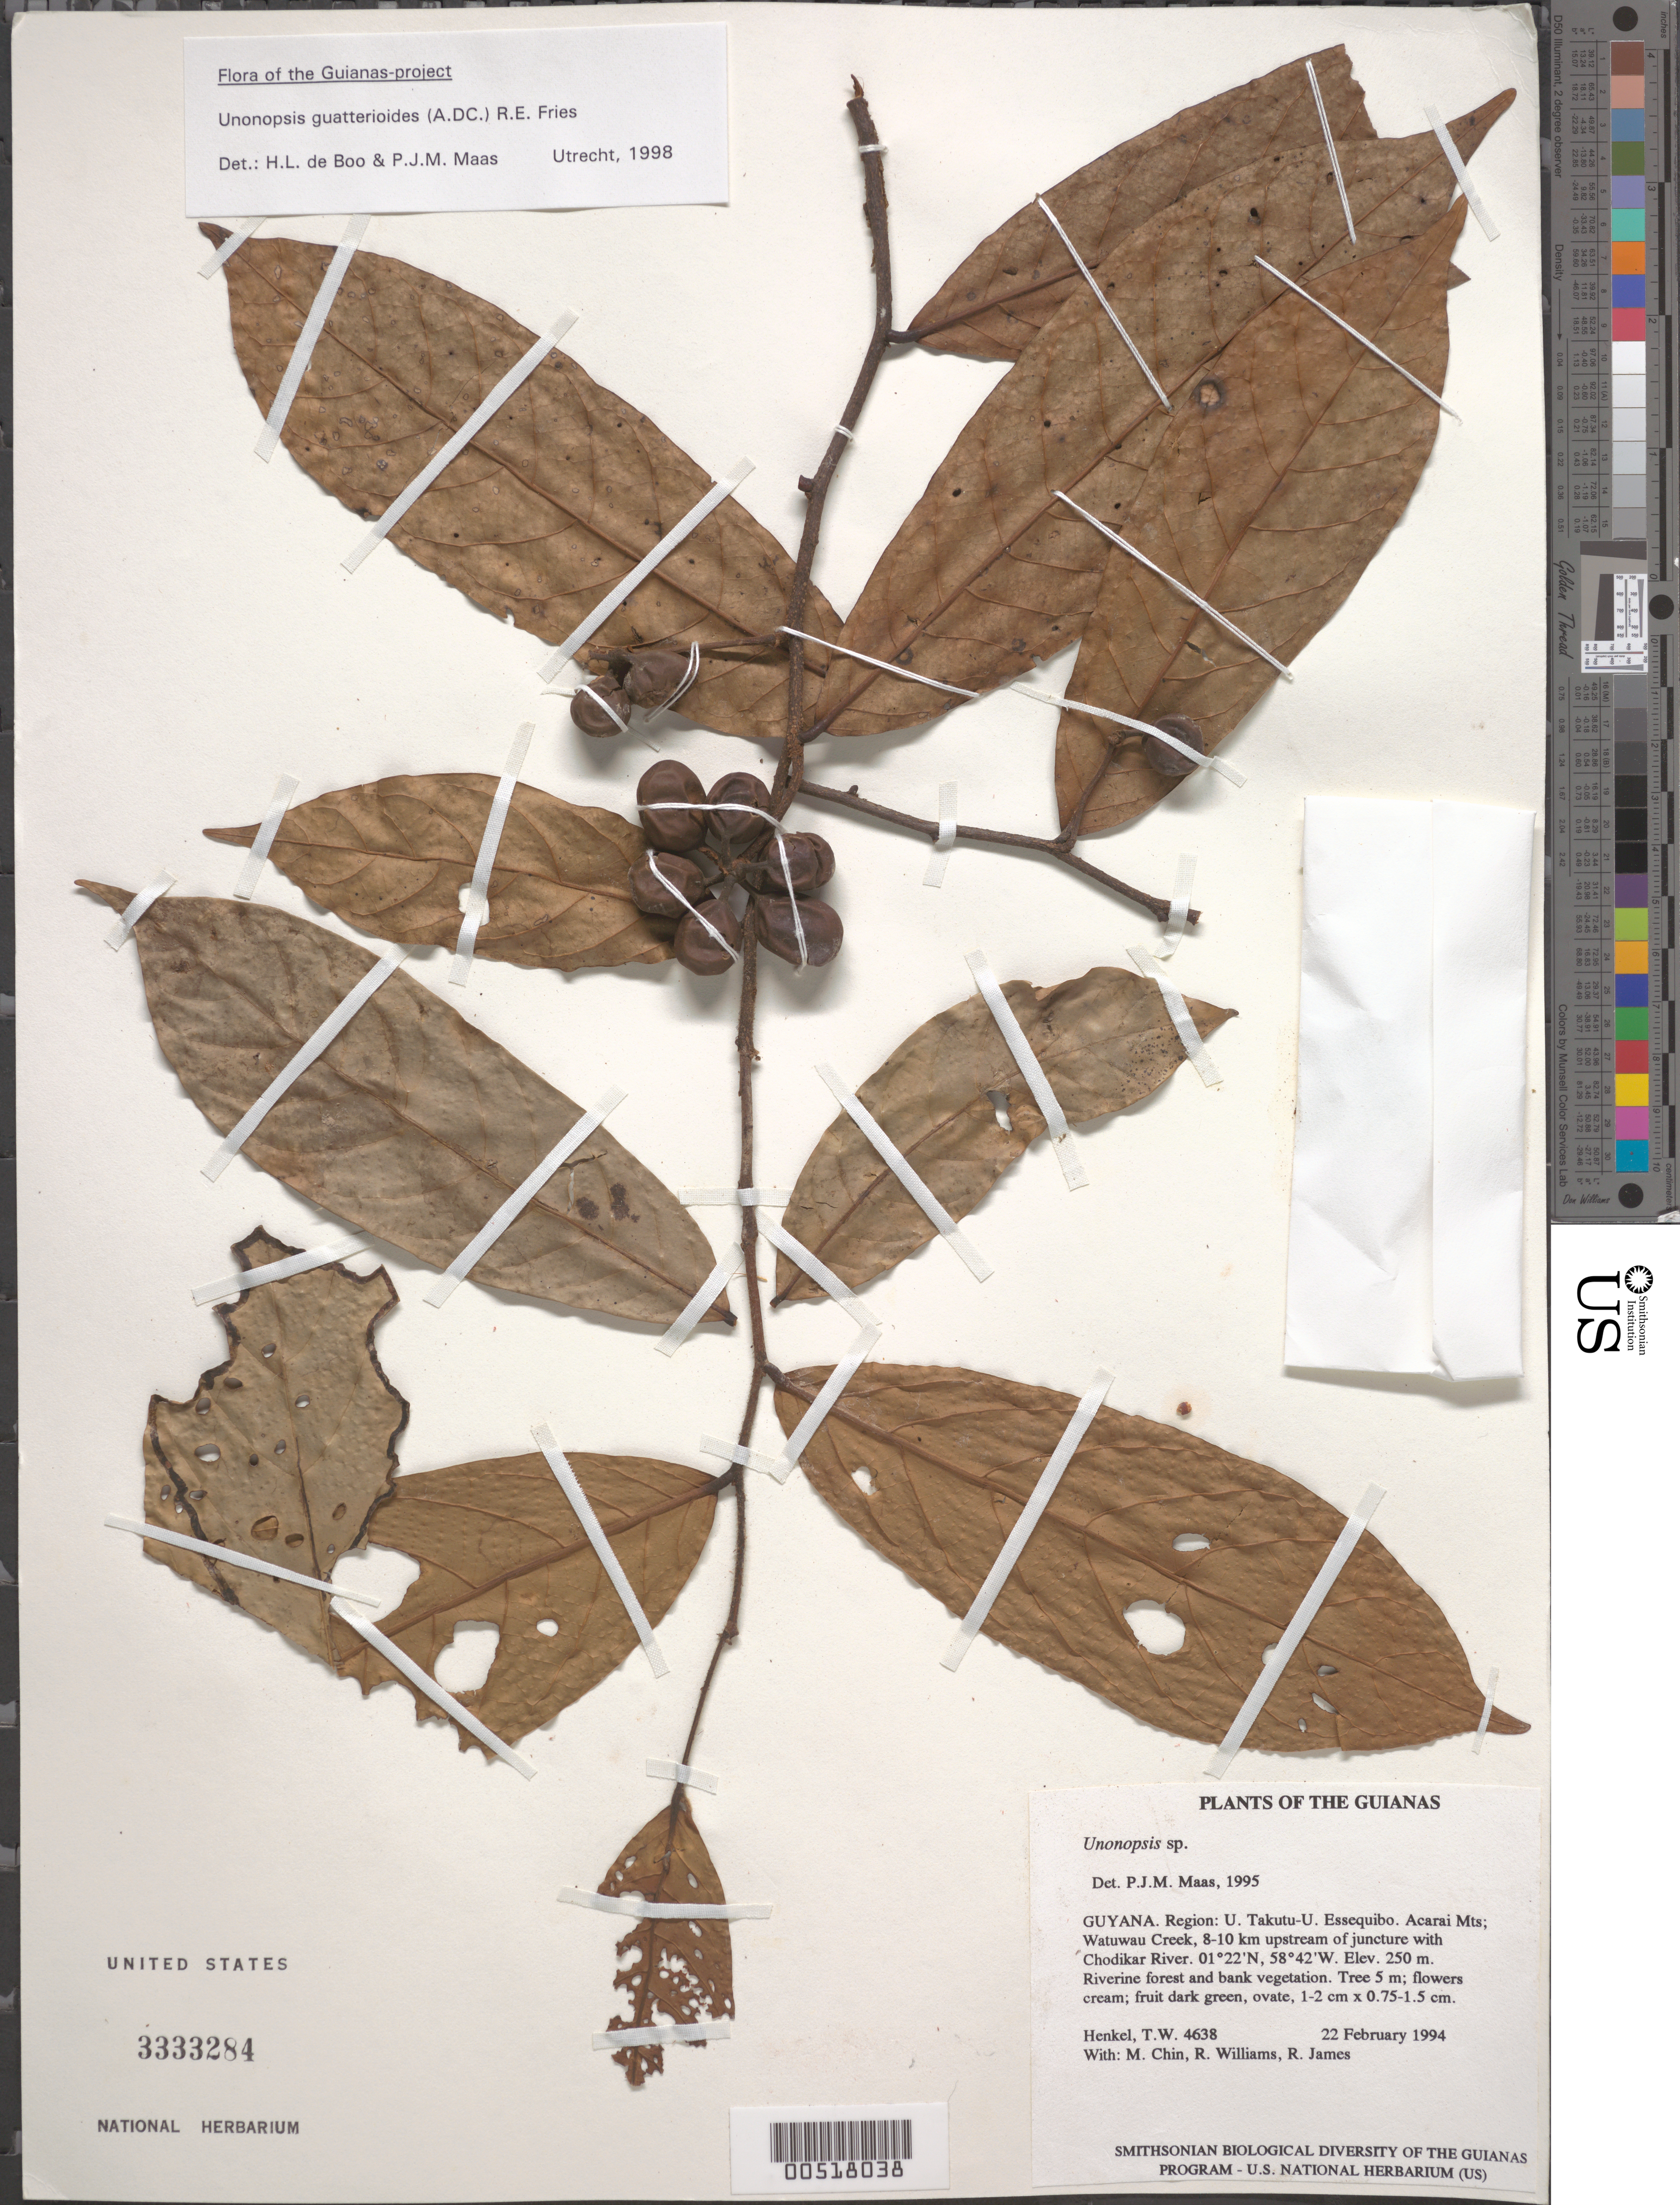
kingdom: Plantae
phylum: Tracheophyta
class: Magnoliopsida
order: Magnoliales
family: Annonaceae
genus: Unonopsis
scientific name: Unonopsis sp.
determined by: Maas, Paul J. M.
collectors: T. Henkel, M. Chin, R. Williams & R. James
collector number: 4638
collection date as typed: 22 February 1994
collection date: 1994-02-22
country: Guyana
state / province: U. Takutu-U. Essequibo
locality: Acarai Mts; Watuwau Creek, 8-10 km upstream of juncture with Chodikar River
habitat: Riverine forest and bank vegetation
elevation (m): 250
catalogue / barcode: US 3333284